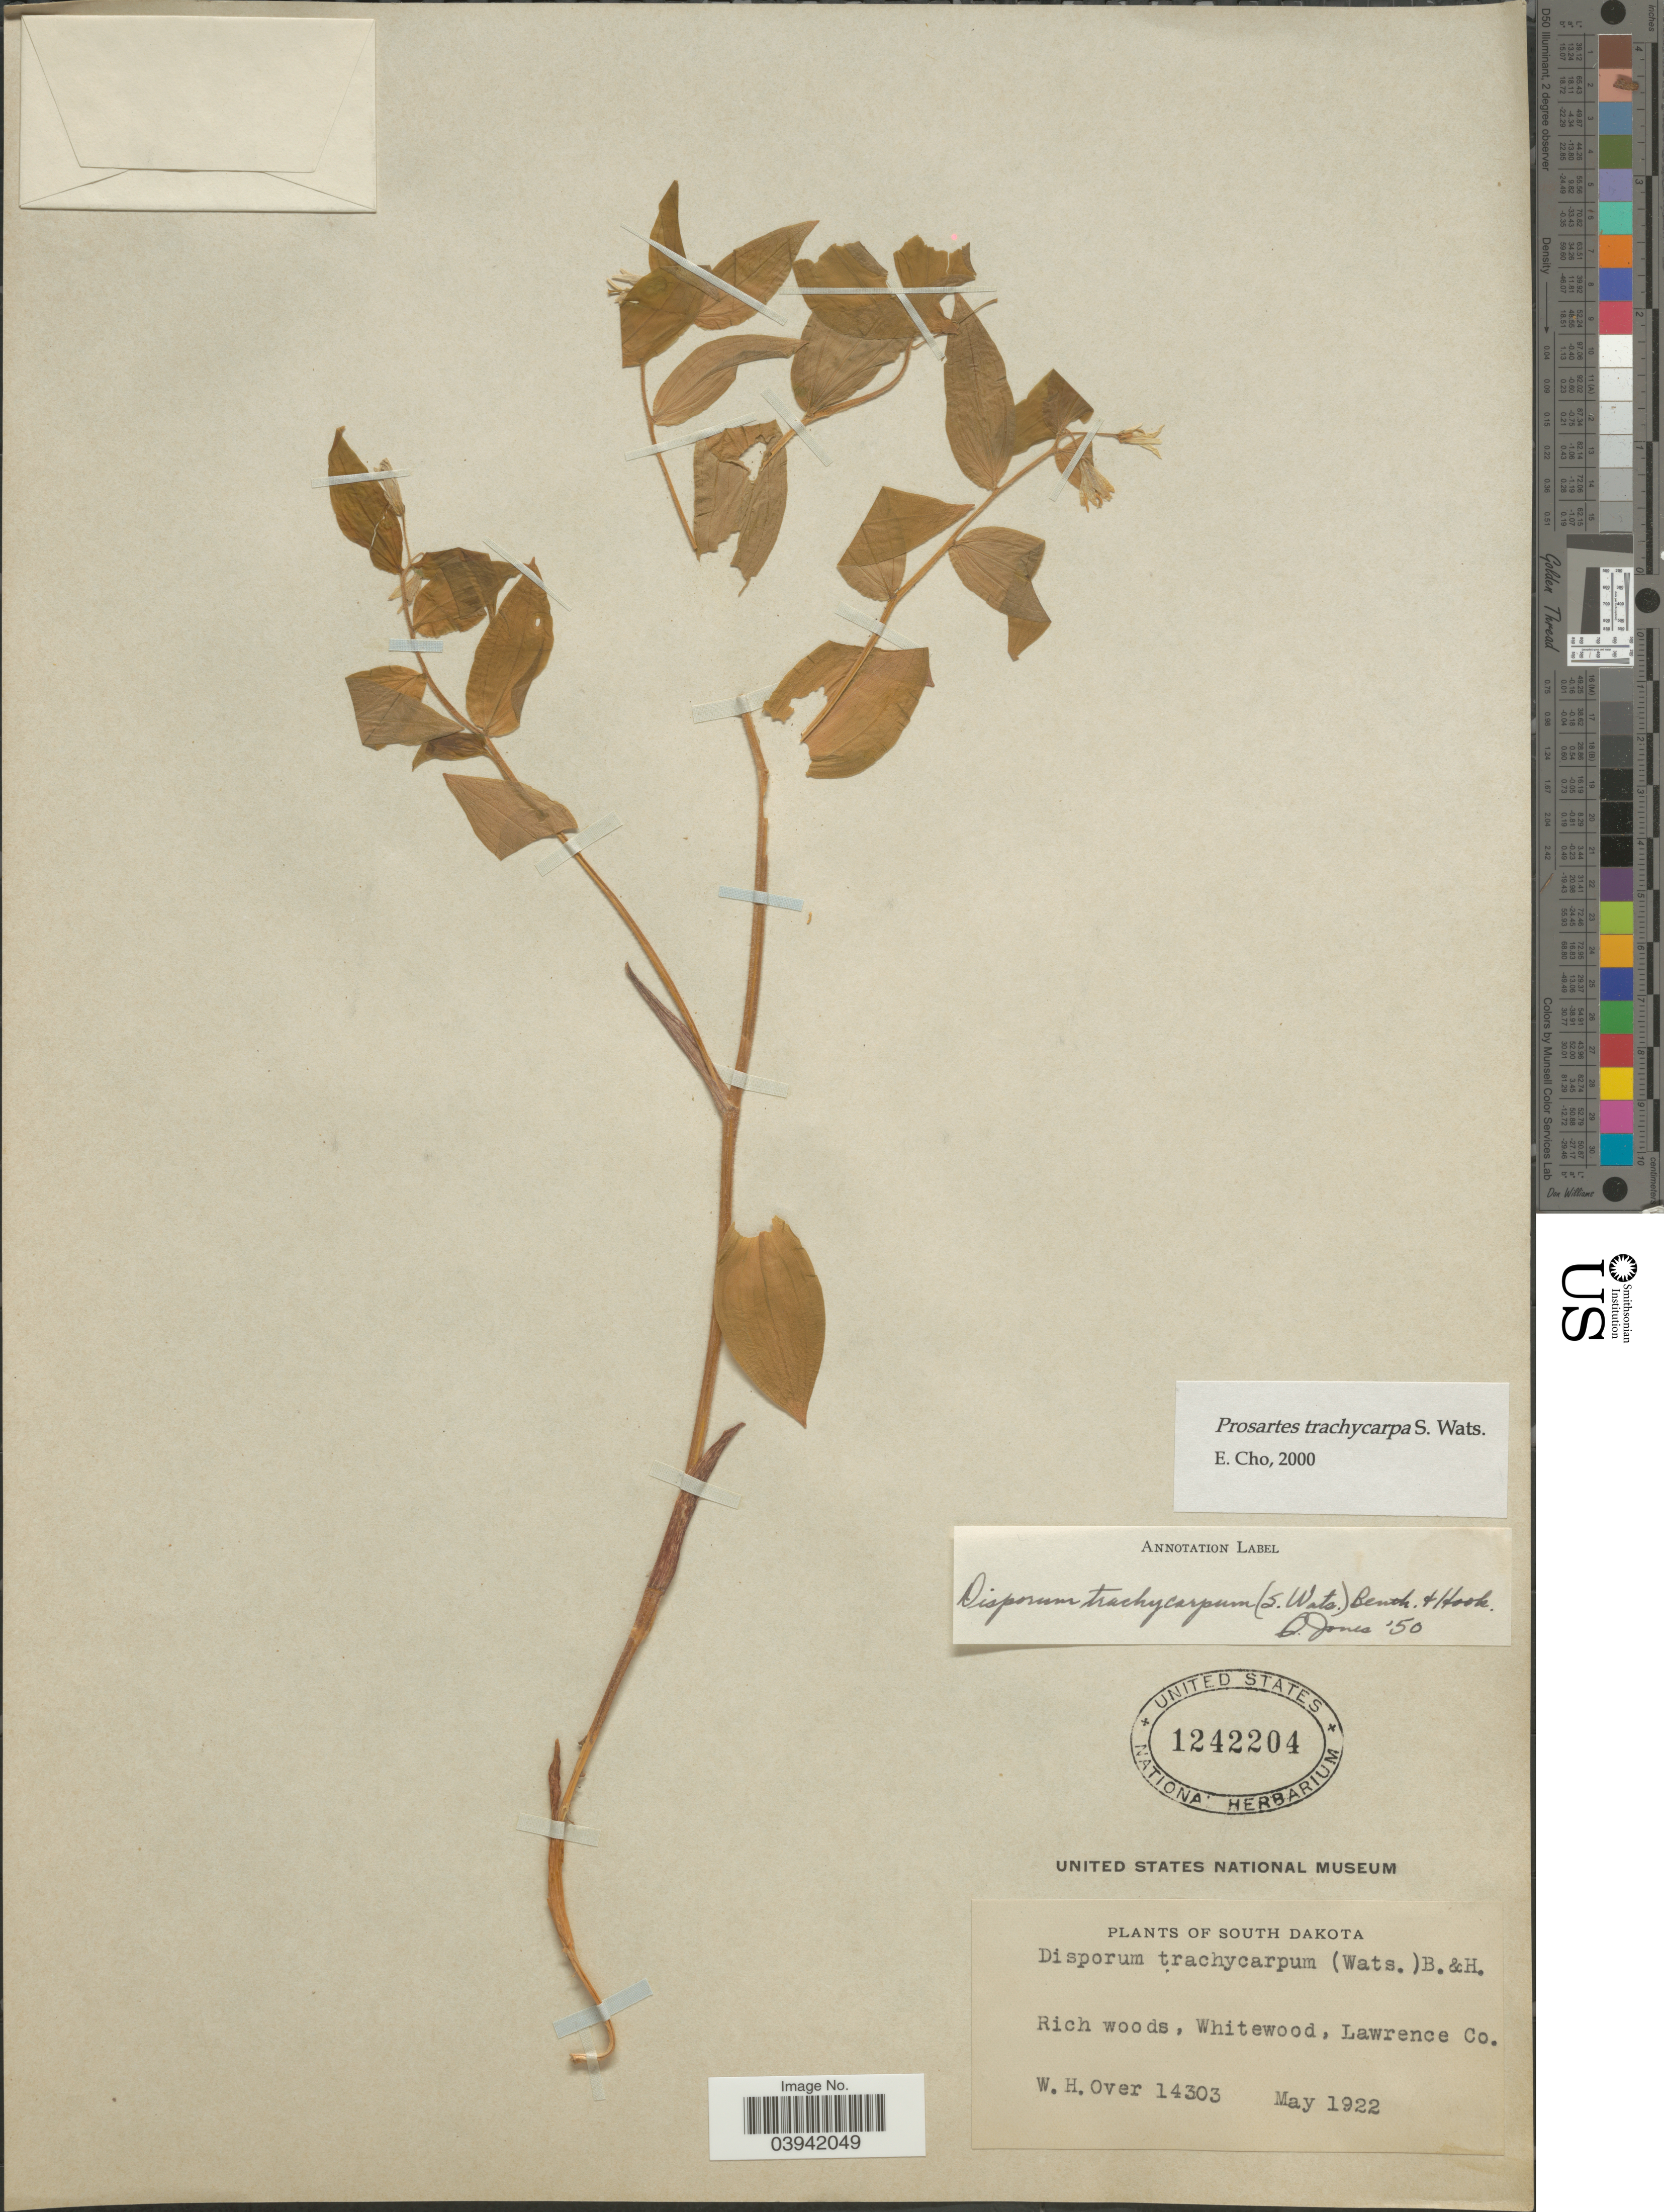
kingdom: Plantae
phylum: Tracheophyta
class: Liliopsida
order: Liliales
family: Liliaceae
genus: Prosartes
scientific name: Prosartes trachycarpa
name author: S. Watson in C. King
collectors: W. Over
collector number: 14303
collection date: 1922-05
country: United States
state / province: South Dakota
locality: Whitewood, Lawrence Co.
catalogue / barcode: US 1242204